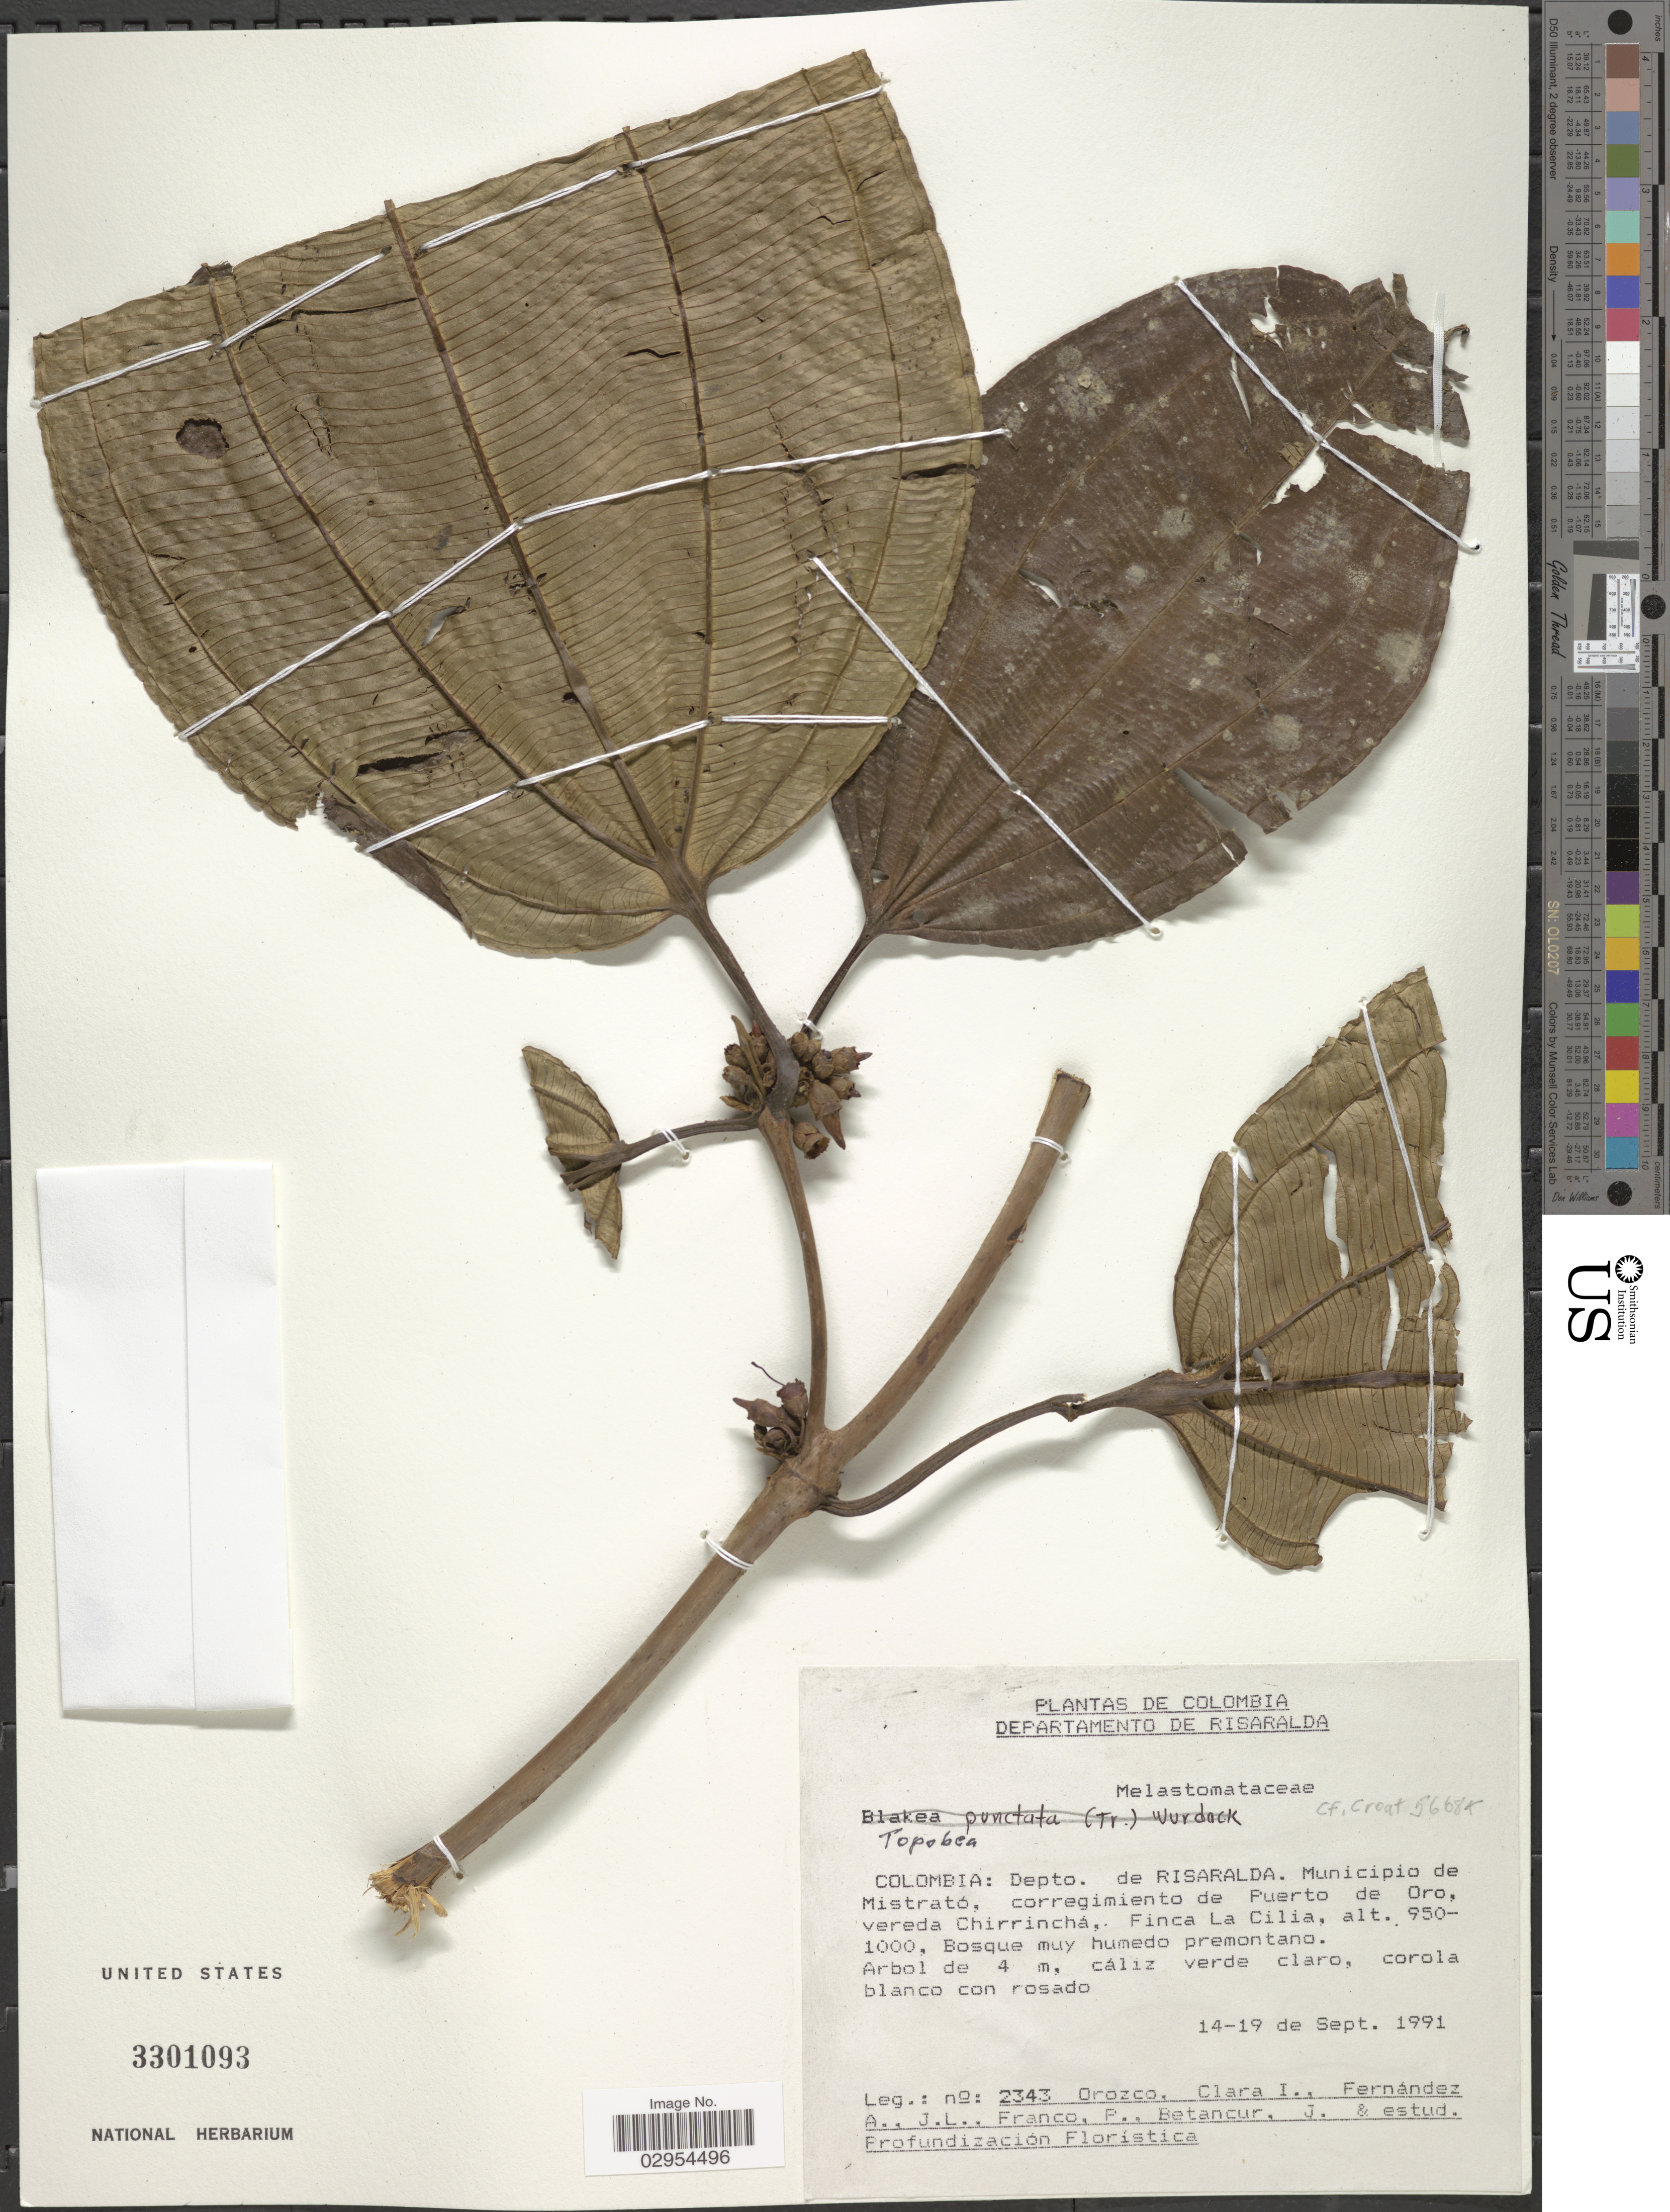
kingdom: Plantae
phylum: Tracheophyta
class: Magnoliopsida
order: Myrtales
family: Melastomataceae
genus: Topobea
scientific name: Topobea sp.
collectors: C. I. Orozco, A. Fernández, J. L. Fernández-Alonso, P. Franco & et al.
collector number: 2343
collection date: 1991-09-14/1991-09-19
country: Colombia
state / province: Risaralda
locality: Departamento de Risaralda. Municipio de Mistrató, corregimiento de Puerto de Oro, vereda Chirrinchá. Finca La Cilia.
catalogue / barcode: US 3301093